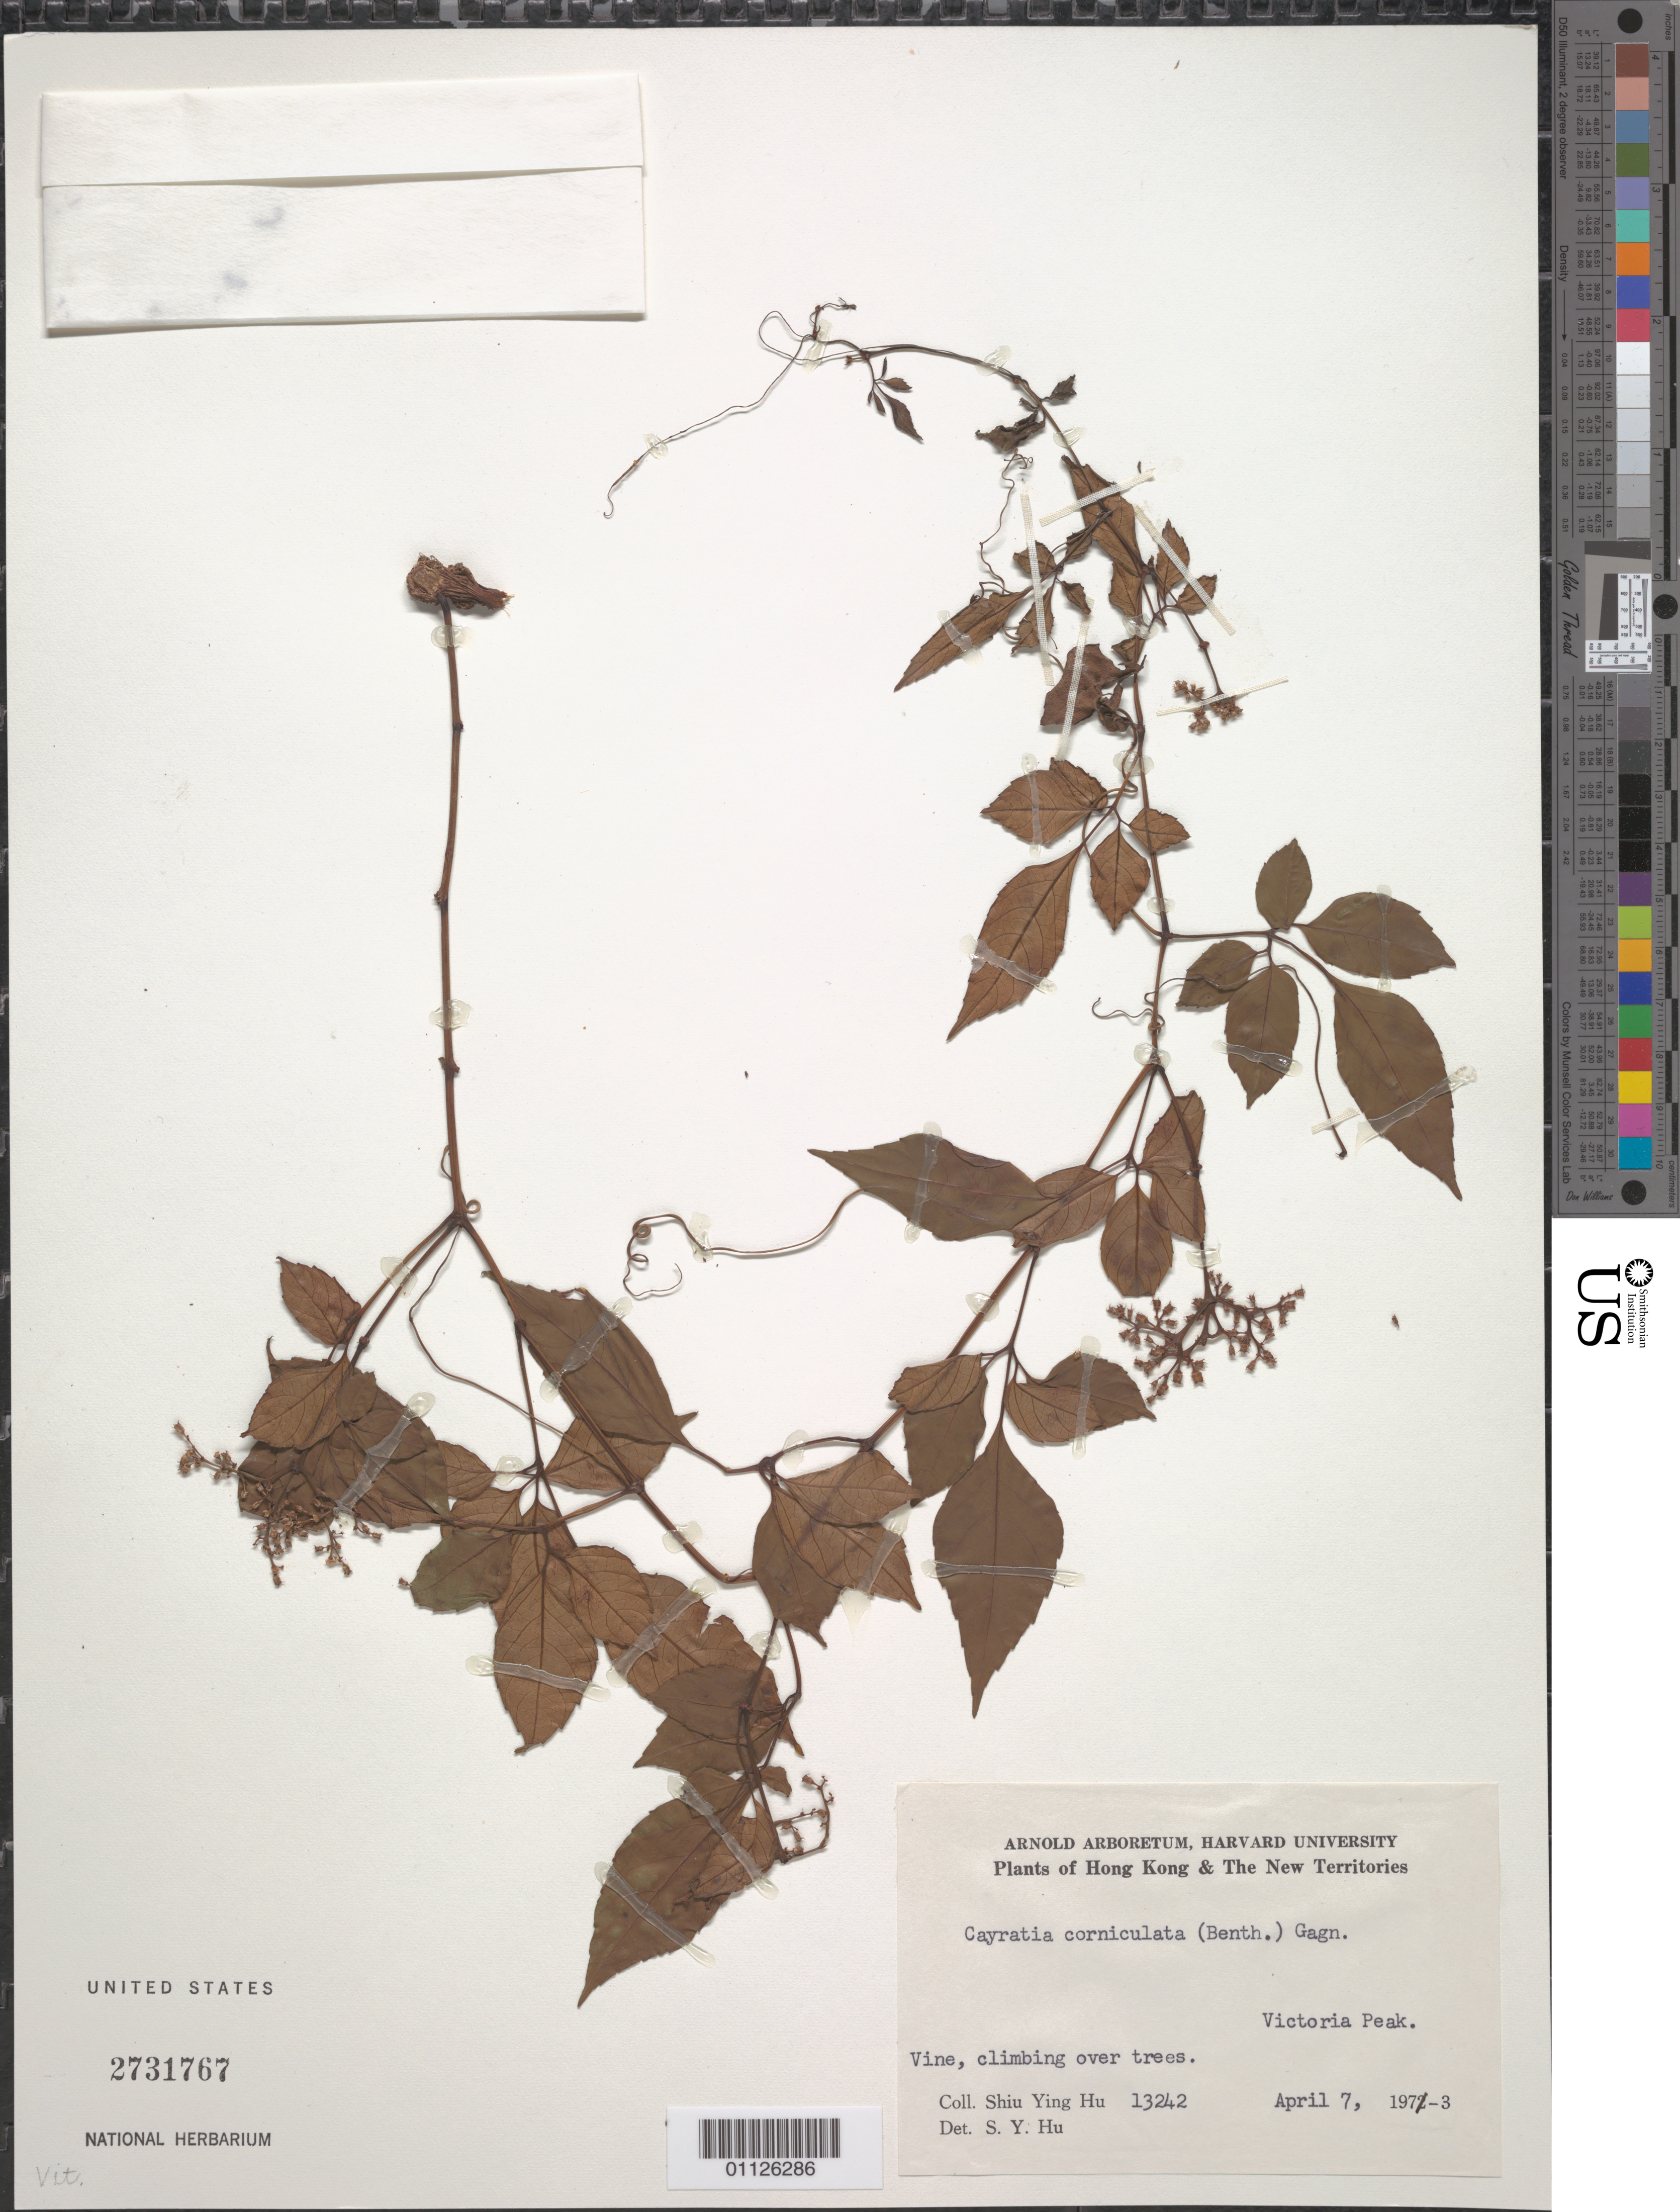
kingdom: Plantae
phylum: Tracheophyta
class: Magnoliopsida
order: Vitales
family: Vitaceae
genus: Causonis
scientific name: Causonis corniculata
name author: (Benth.) J. Wen & L.M. Lu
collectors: S. Y. Hu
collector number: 13242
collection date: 1971-04-07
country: China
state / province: Hong Kong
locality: Victoria Peak.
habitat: Vine, climbing over trees.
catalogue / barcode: US 2731767